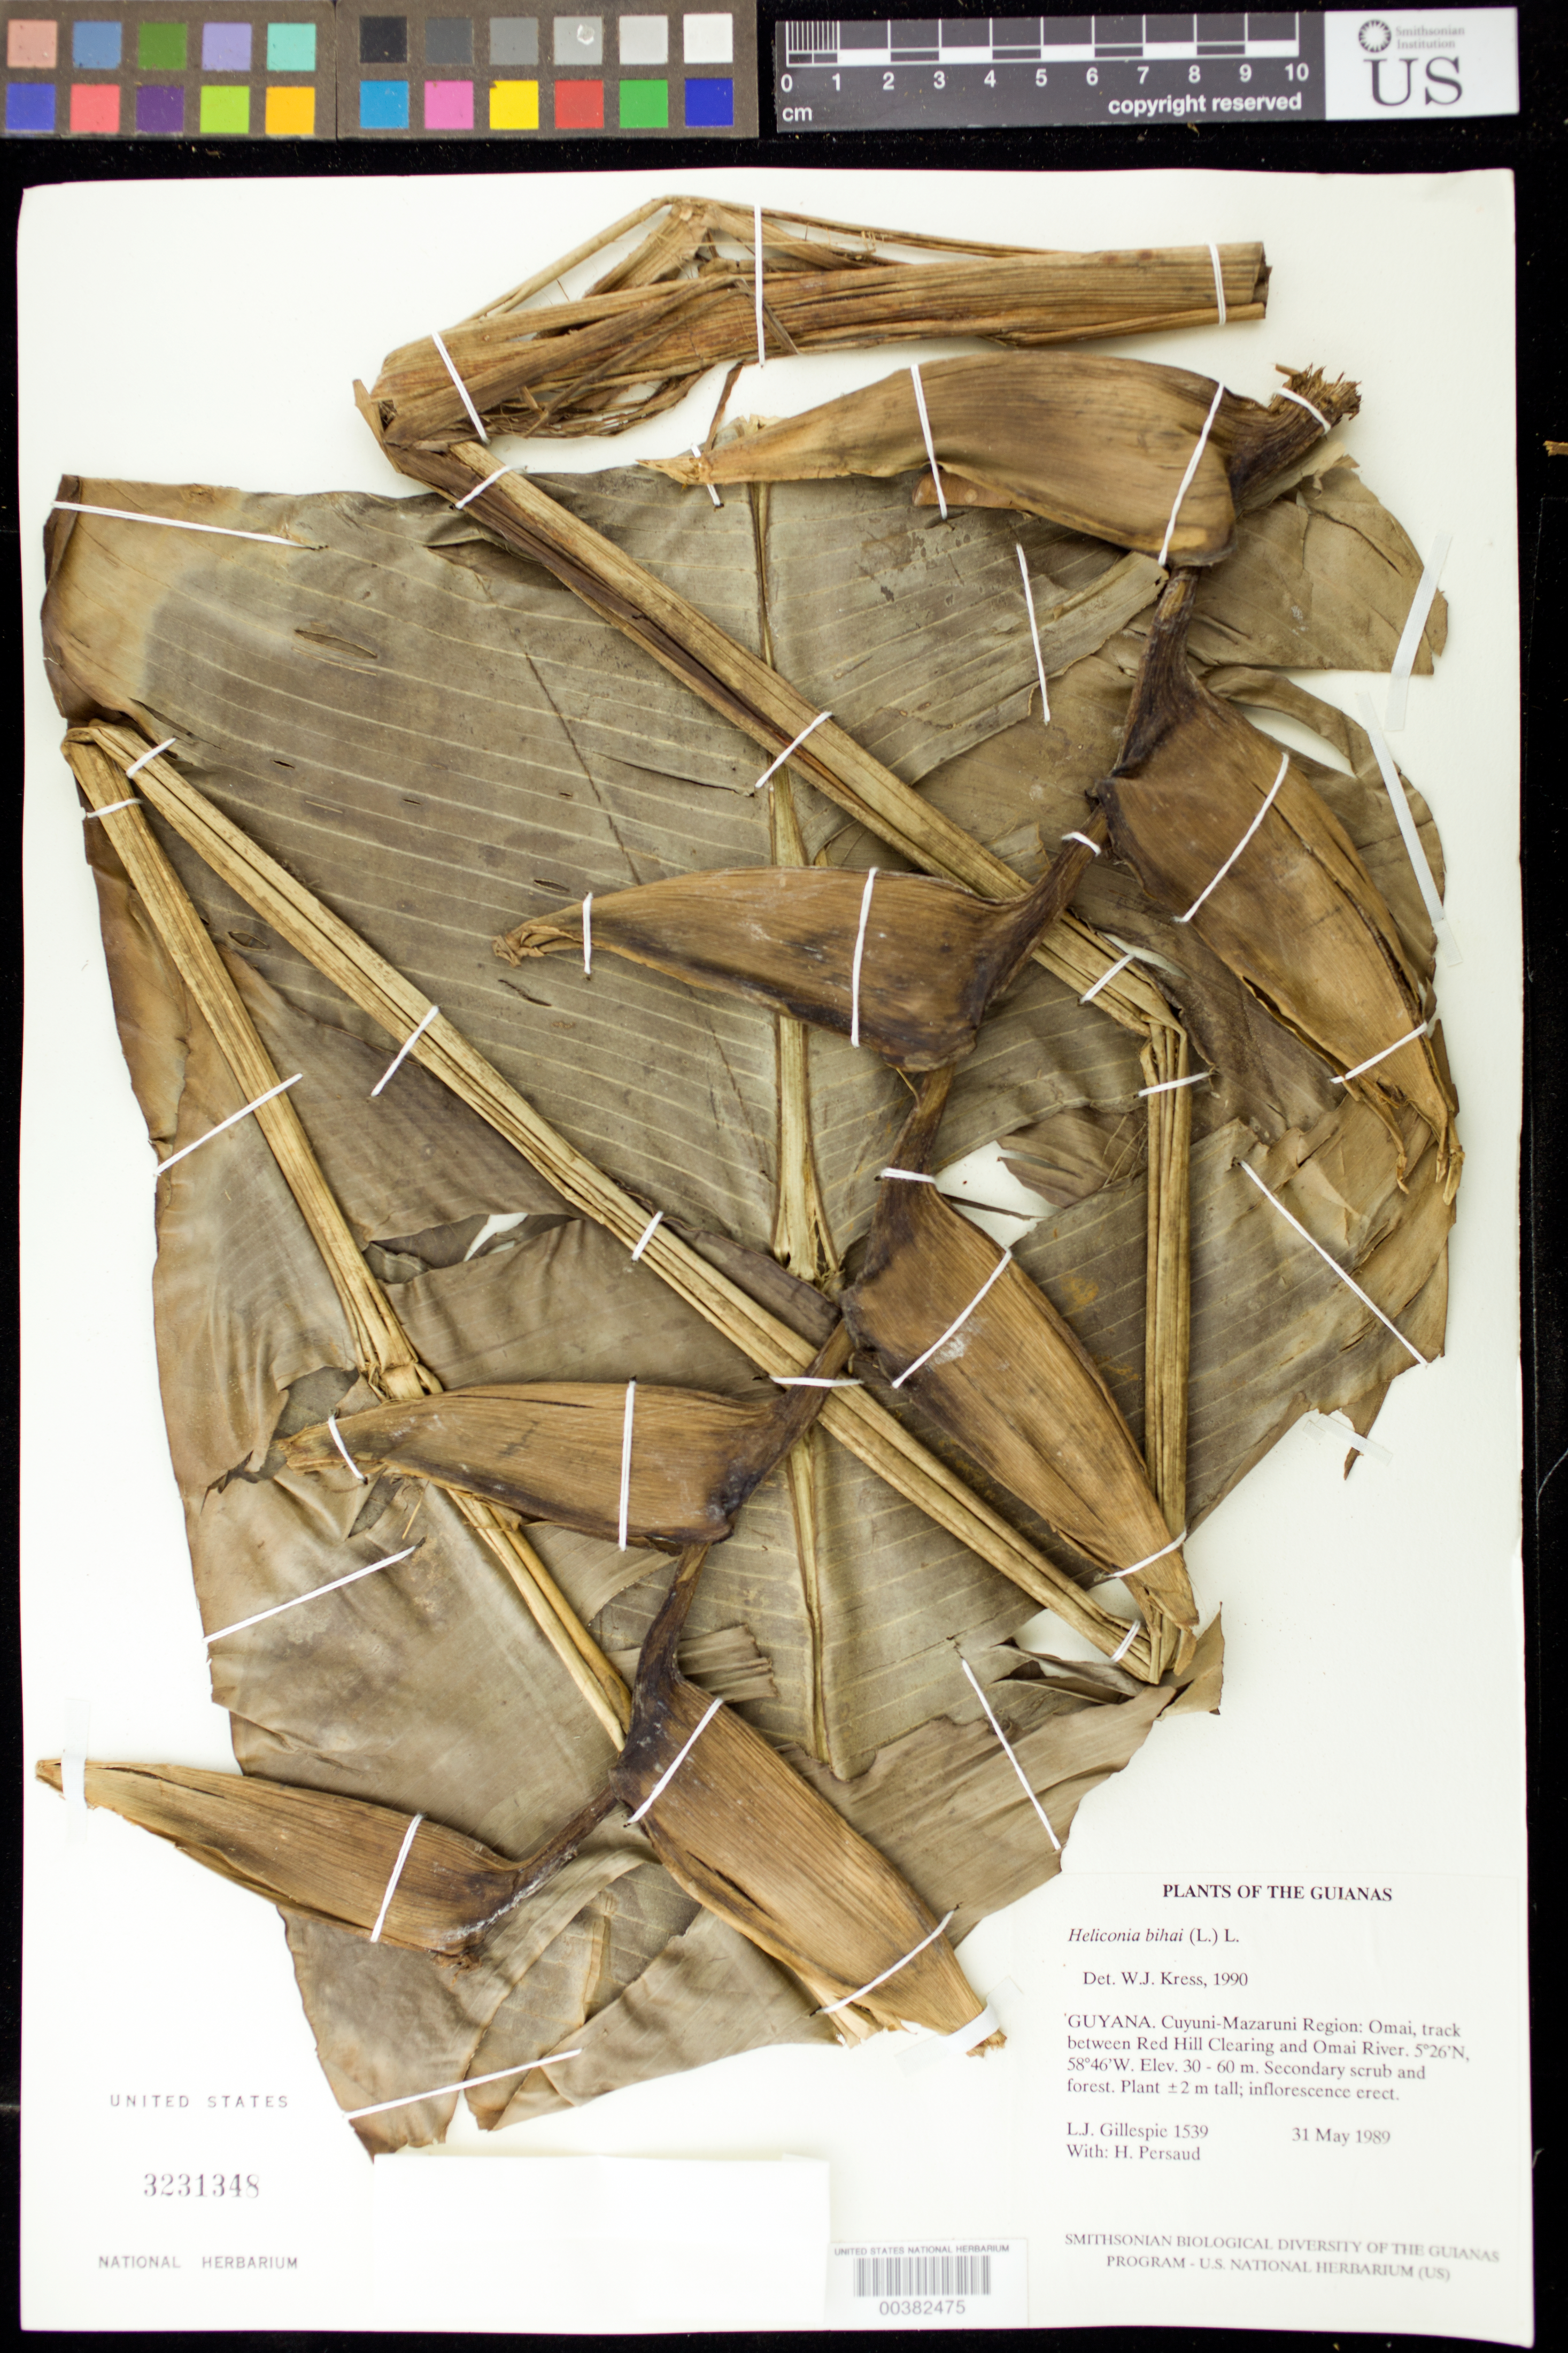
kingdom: Plantae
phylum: Tracheophyta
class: Liliopsida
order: Zingiberales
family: Heliconiaceae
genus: Heliconia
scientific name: Heliconia bihai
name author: (L.) L.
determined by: Kress, W. J., (US), Smithsonian Institution - National Museum of Natural History (UNITED STATES)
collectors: L. J. Gillespie & H. Persaud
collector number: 1539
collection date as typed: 31 May 1989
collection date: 1989-05-31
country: Guyana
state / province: Cuyuni-mazaruni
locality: Omai, track between red hill clearing and omai river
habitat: Secondary scrub and forests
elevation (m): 30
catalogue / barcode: US 3231348